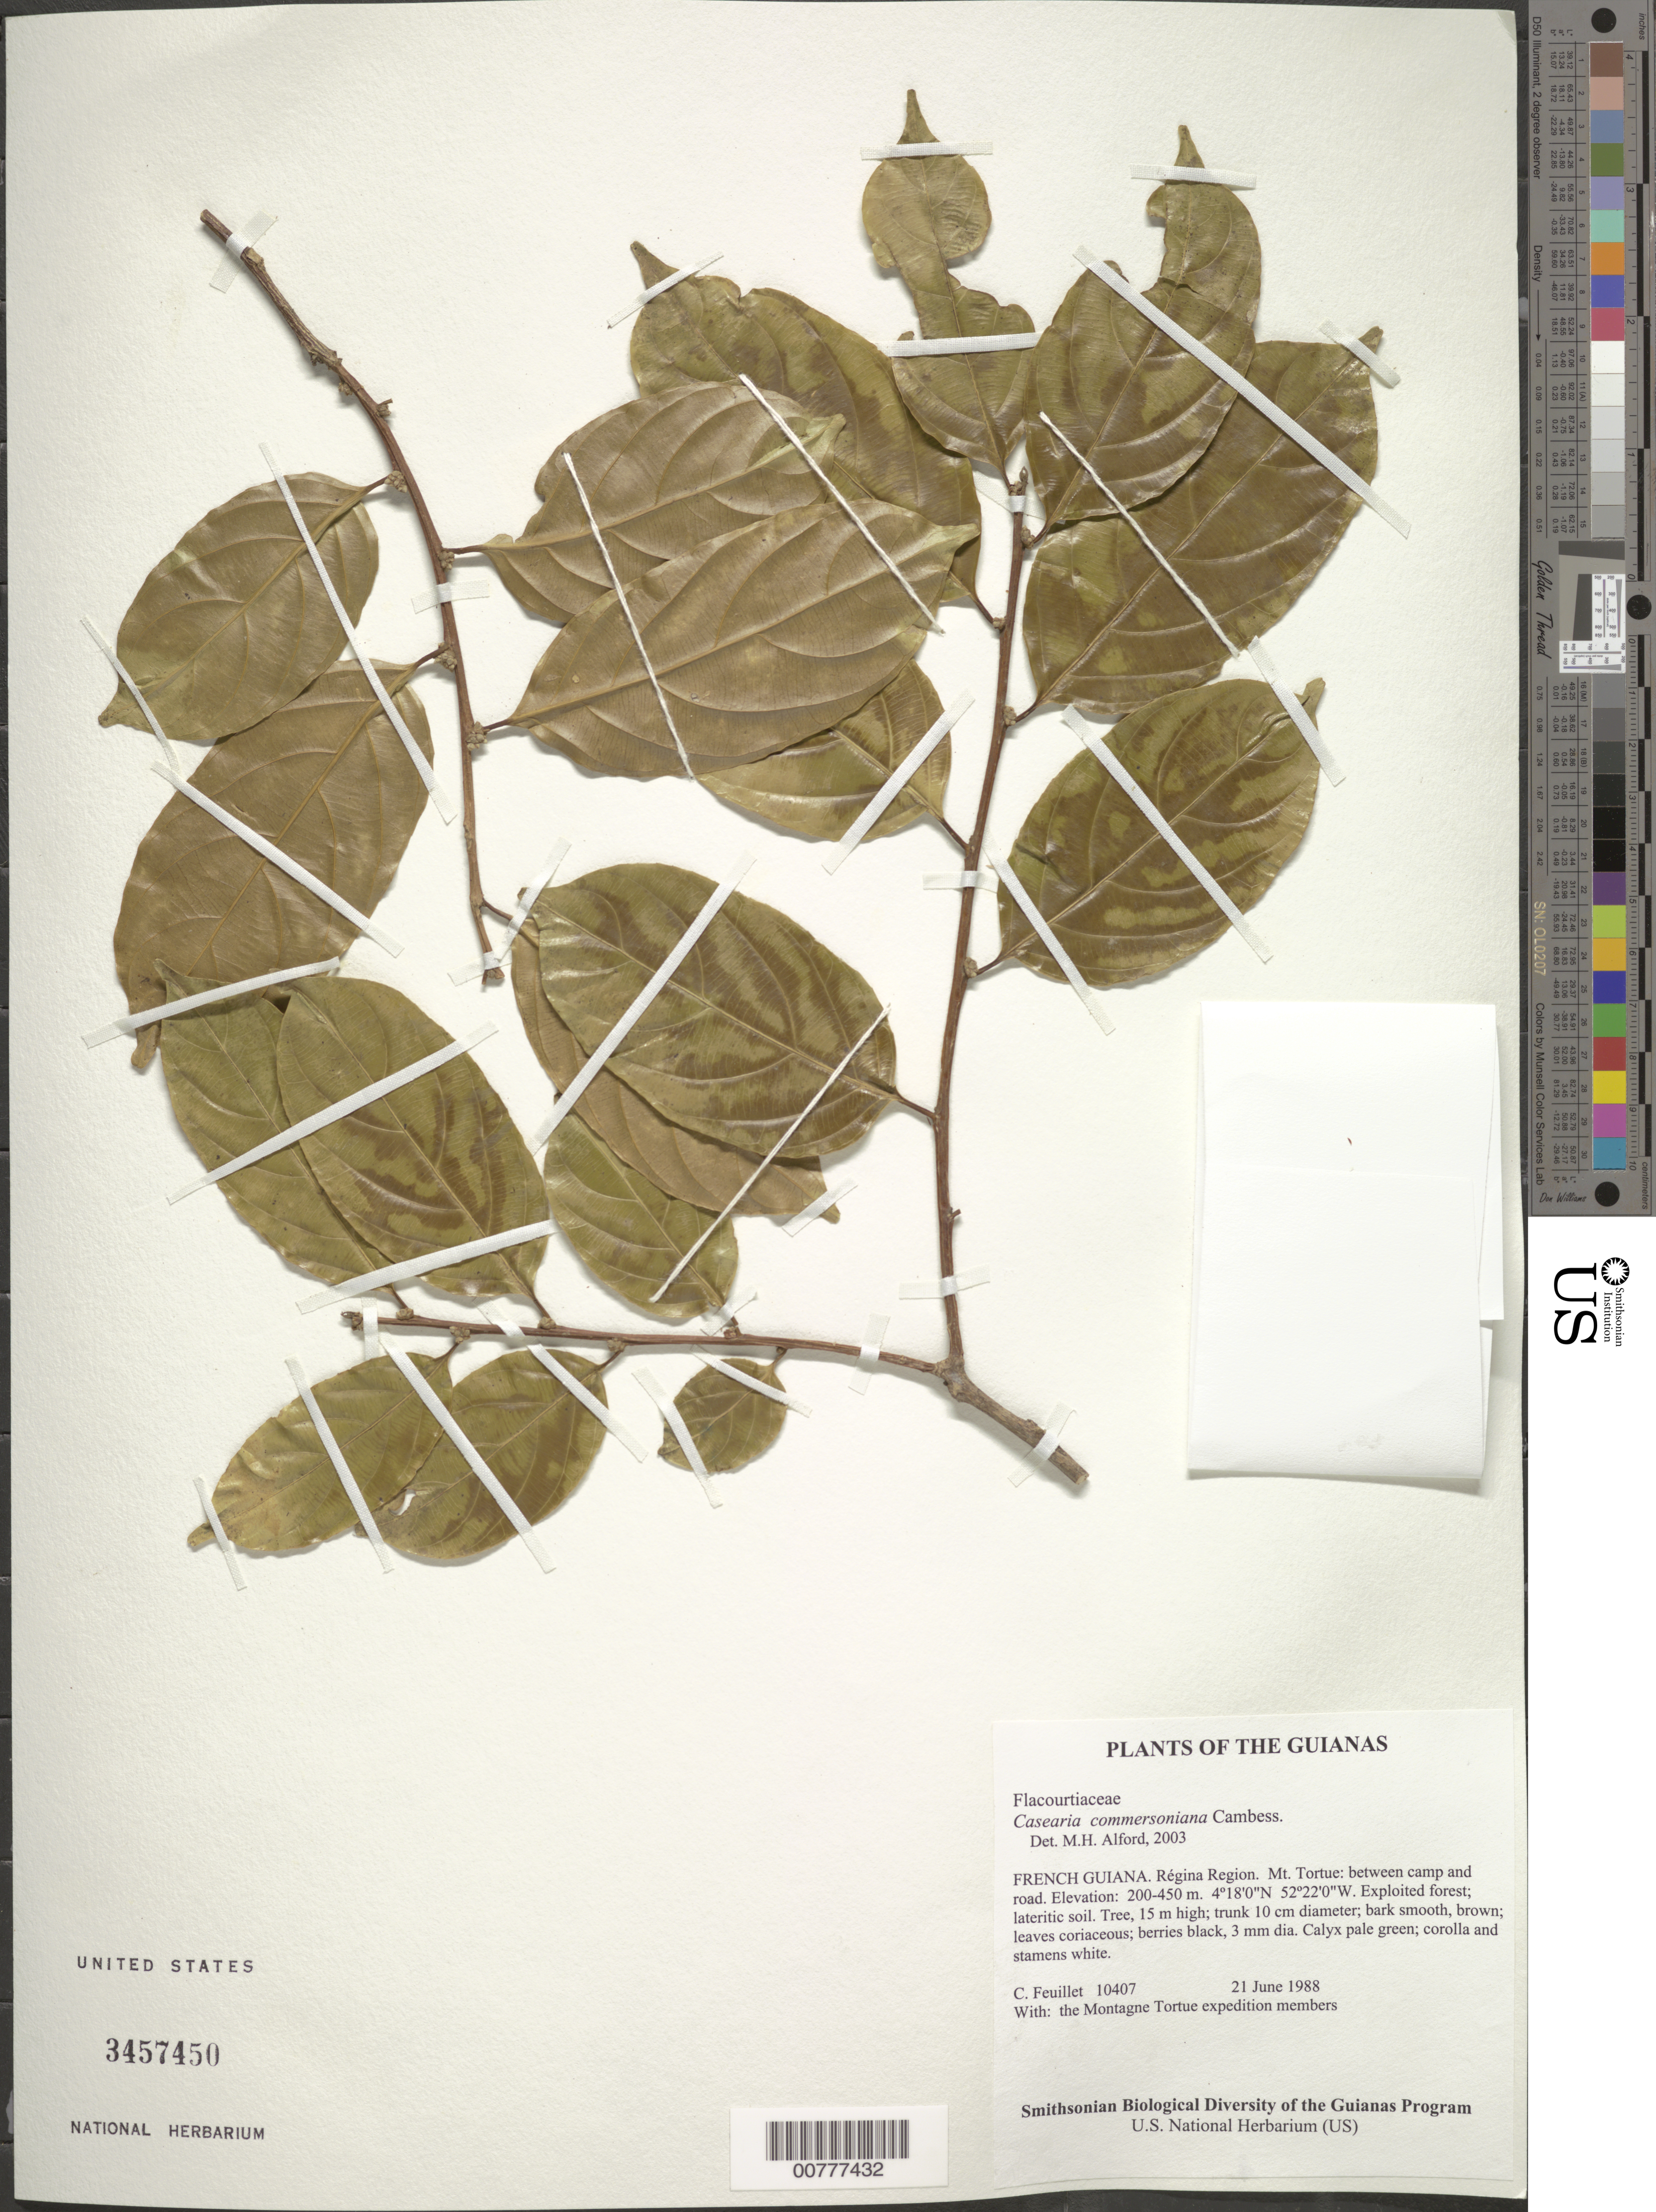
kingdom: Plantae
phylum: Tracheophyta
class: Magnoliopsida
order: Malpighiales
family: Salicaceae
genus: Casearia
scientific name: Casearia commersoniana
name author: Cambess.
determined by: Alford, Mac Haverson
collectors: C. Feuillet & Montagne Torte Exped. members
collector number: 10407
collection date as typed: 21 June 1988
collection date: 1988-06-21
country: French Guiana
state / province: Cayenne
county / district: Regina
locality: Mt. Tortue: between camp and road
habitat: Exploited forest; lateritic soil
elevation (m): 200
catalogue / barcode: US 3457450